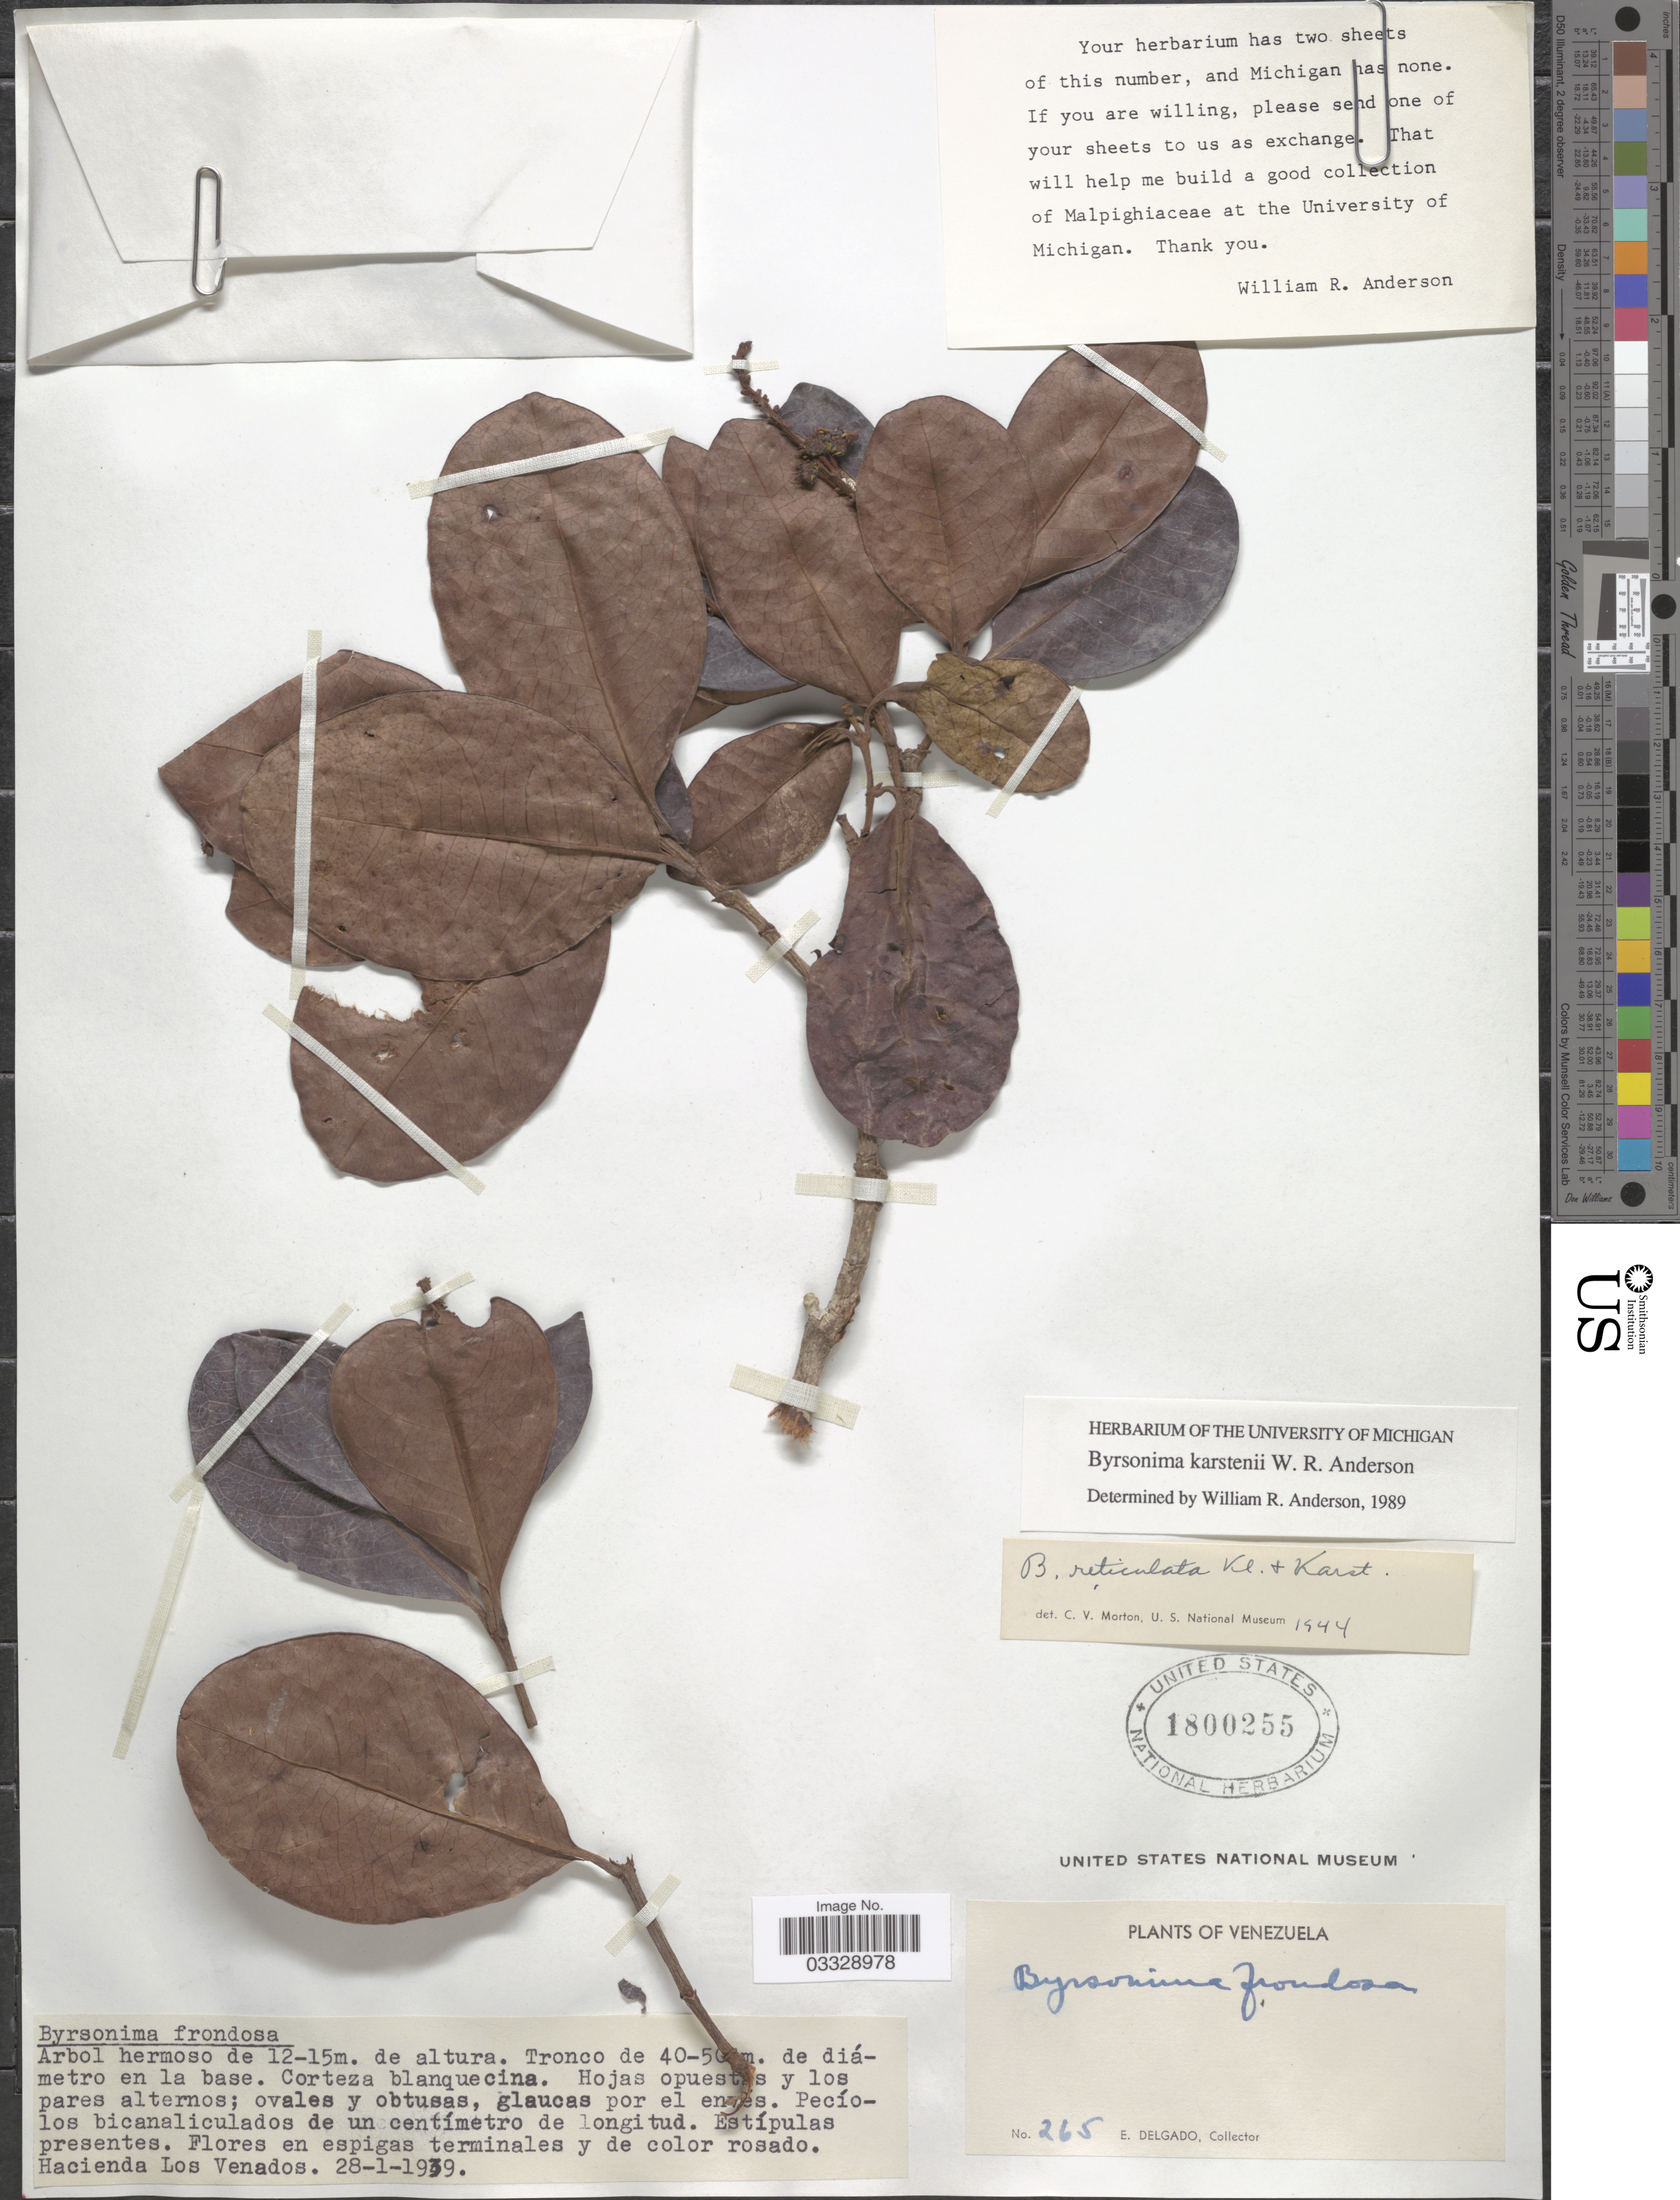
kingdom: Plantae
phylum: Tracheophyta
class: Magnoliopsida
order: Malpighiales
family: Malpighiaceae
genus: Byrsonima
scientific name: Byrsonima karstenii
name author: W.R. Anderson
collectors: E. Delgado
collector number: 265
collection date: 1939-01-28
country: Venezuela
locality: Hacienda Los Venados.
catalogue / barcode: US 1800255